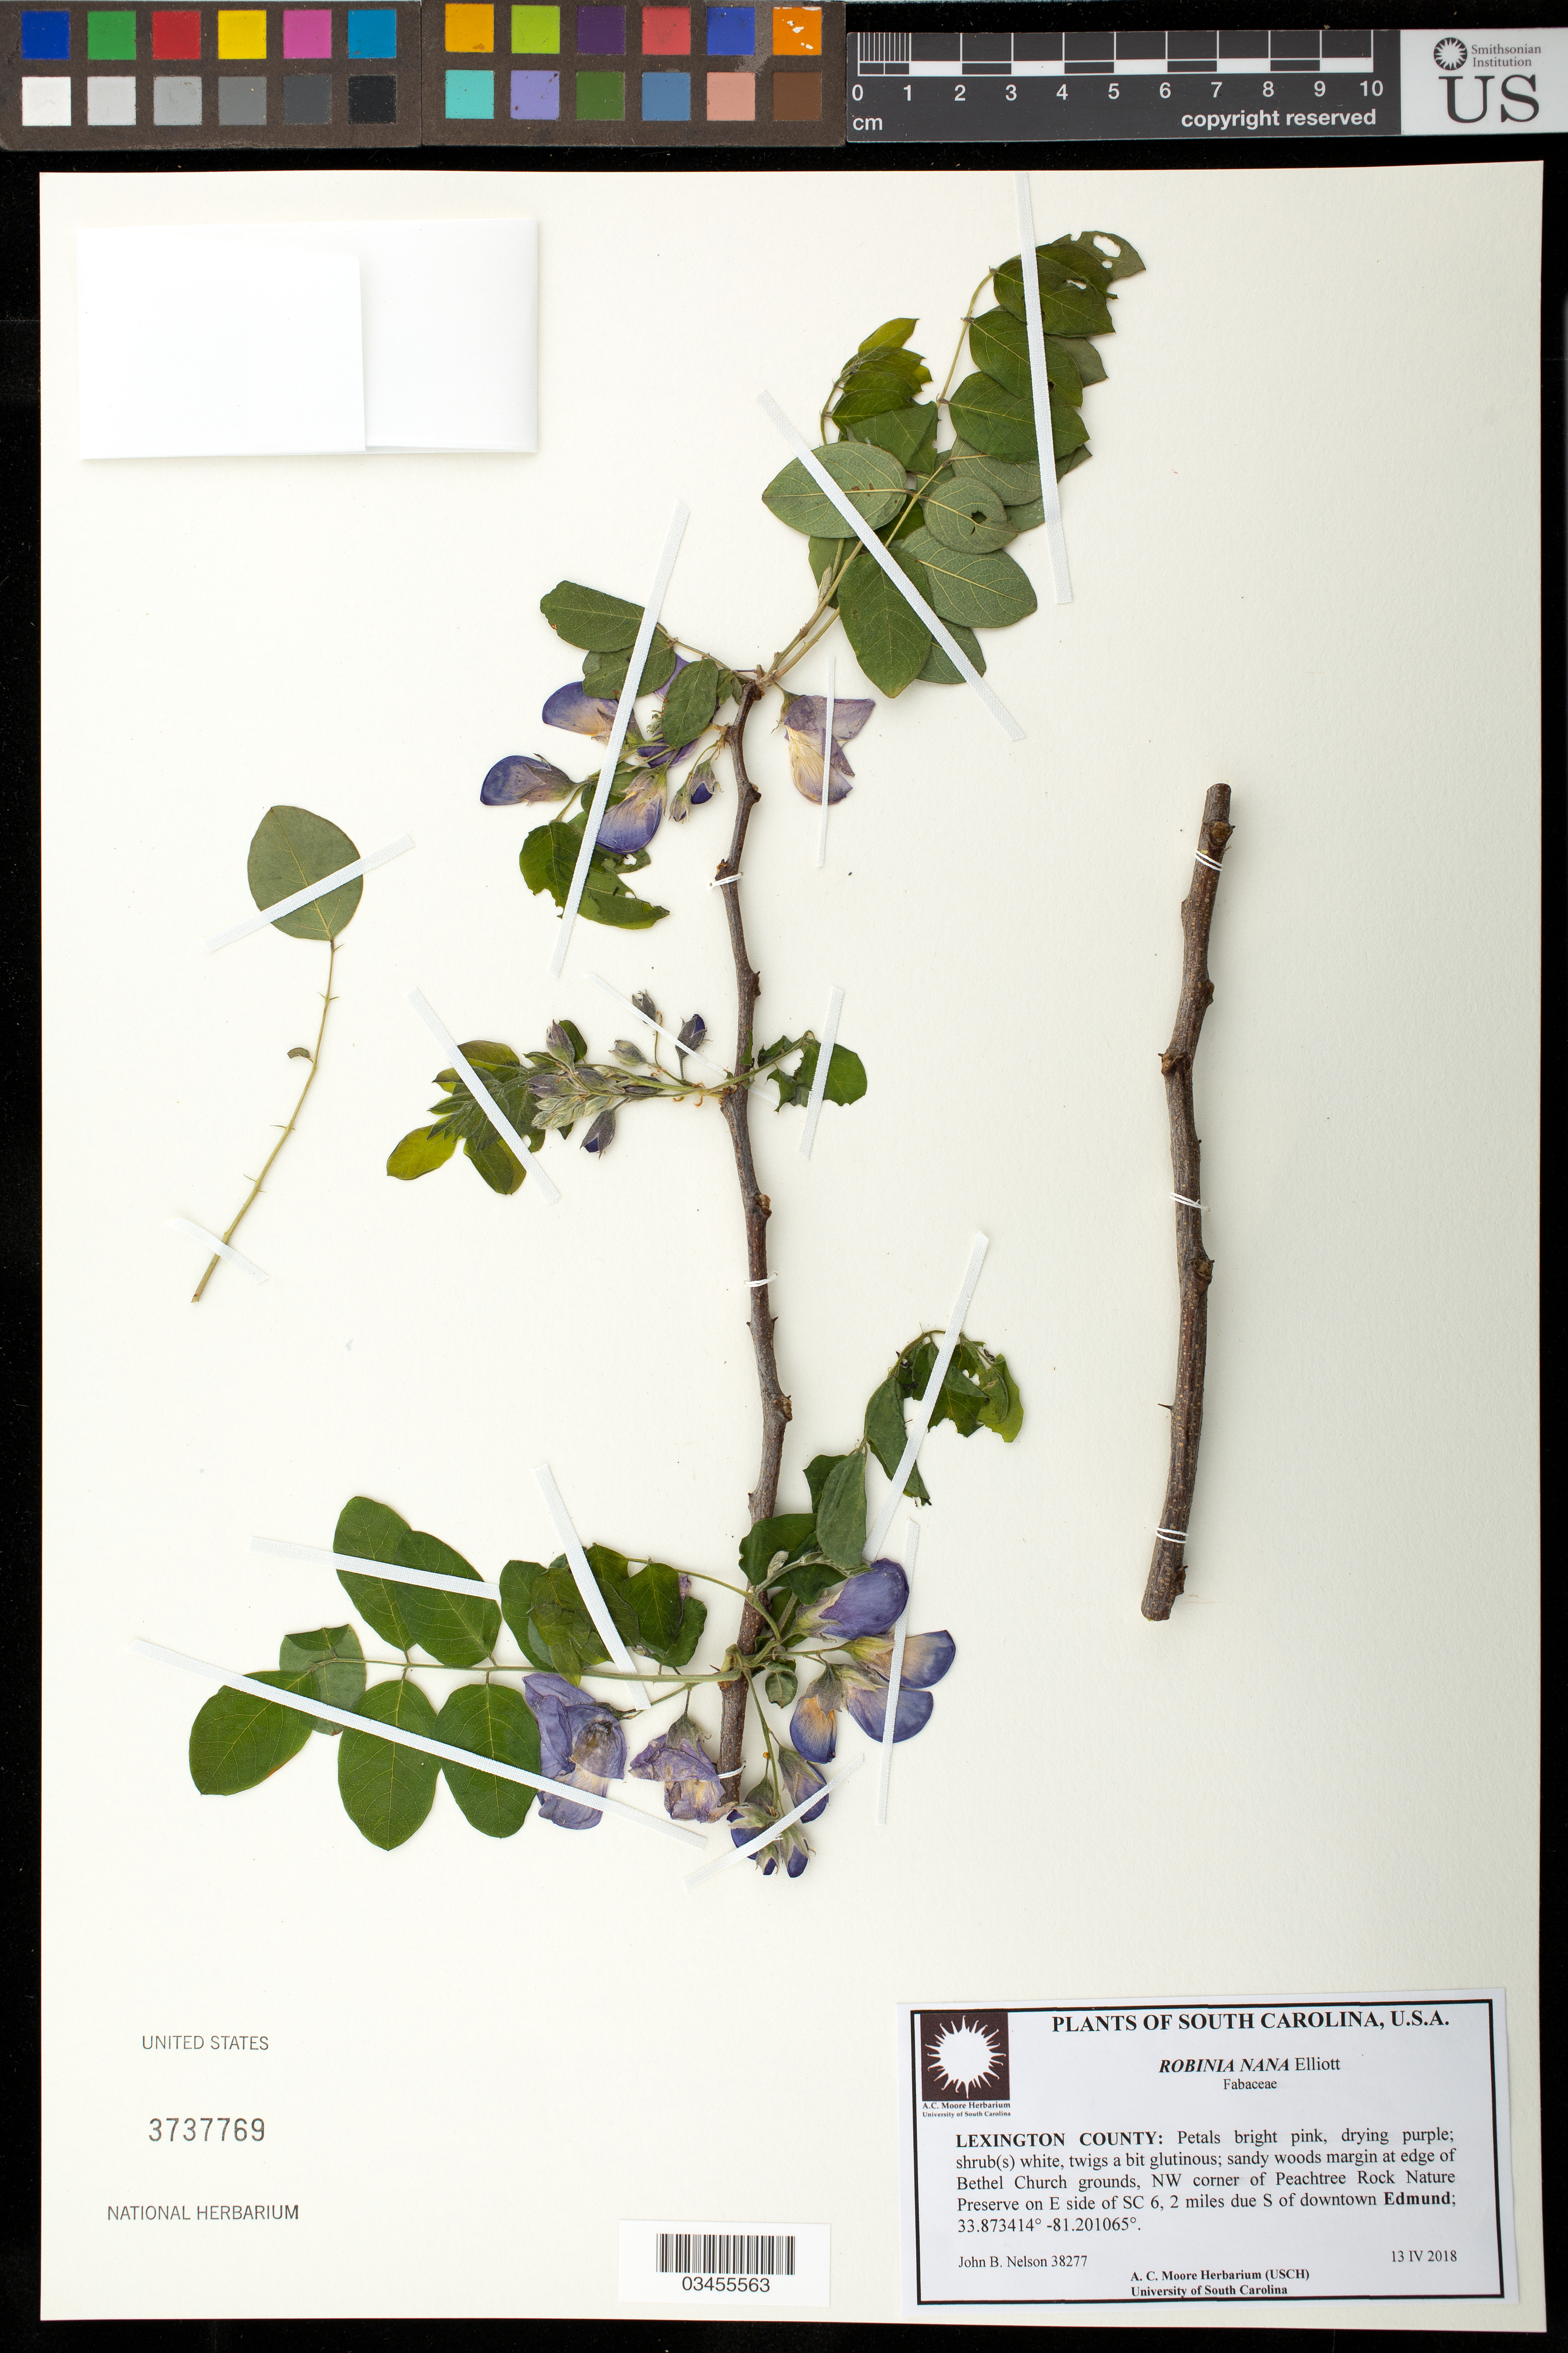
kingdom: Plantae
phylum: Tracheophyta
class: Magnoliopsida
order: Fabales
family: Fabaceae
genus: Robinia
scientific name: Robinia nana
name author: Elliott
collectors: J. Nelson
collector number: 38277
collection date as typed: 13 IV 2018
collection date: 2018-04-13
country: United States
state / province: South Carolina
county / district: Lexington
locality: At edge of Bethel Chruch grounds, NW corner of Peachtree Rock Nature Preserve on E side of SC 6, 2 miles due S of downtown Edmund.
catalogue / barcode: US 3737769